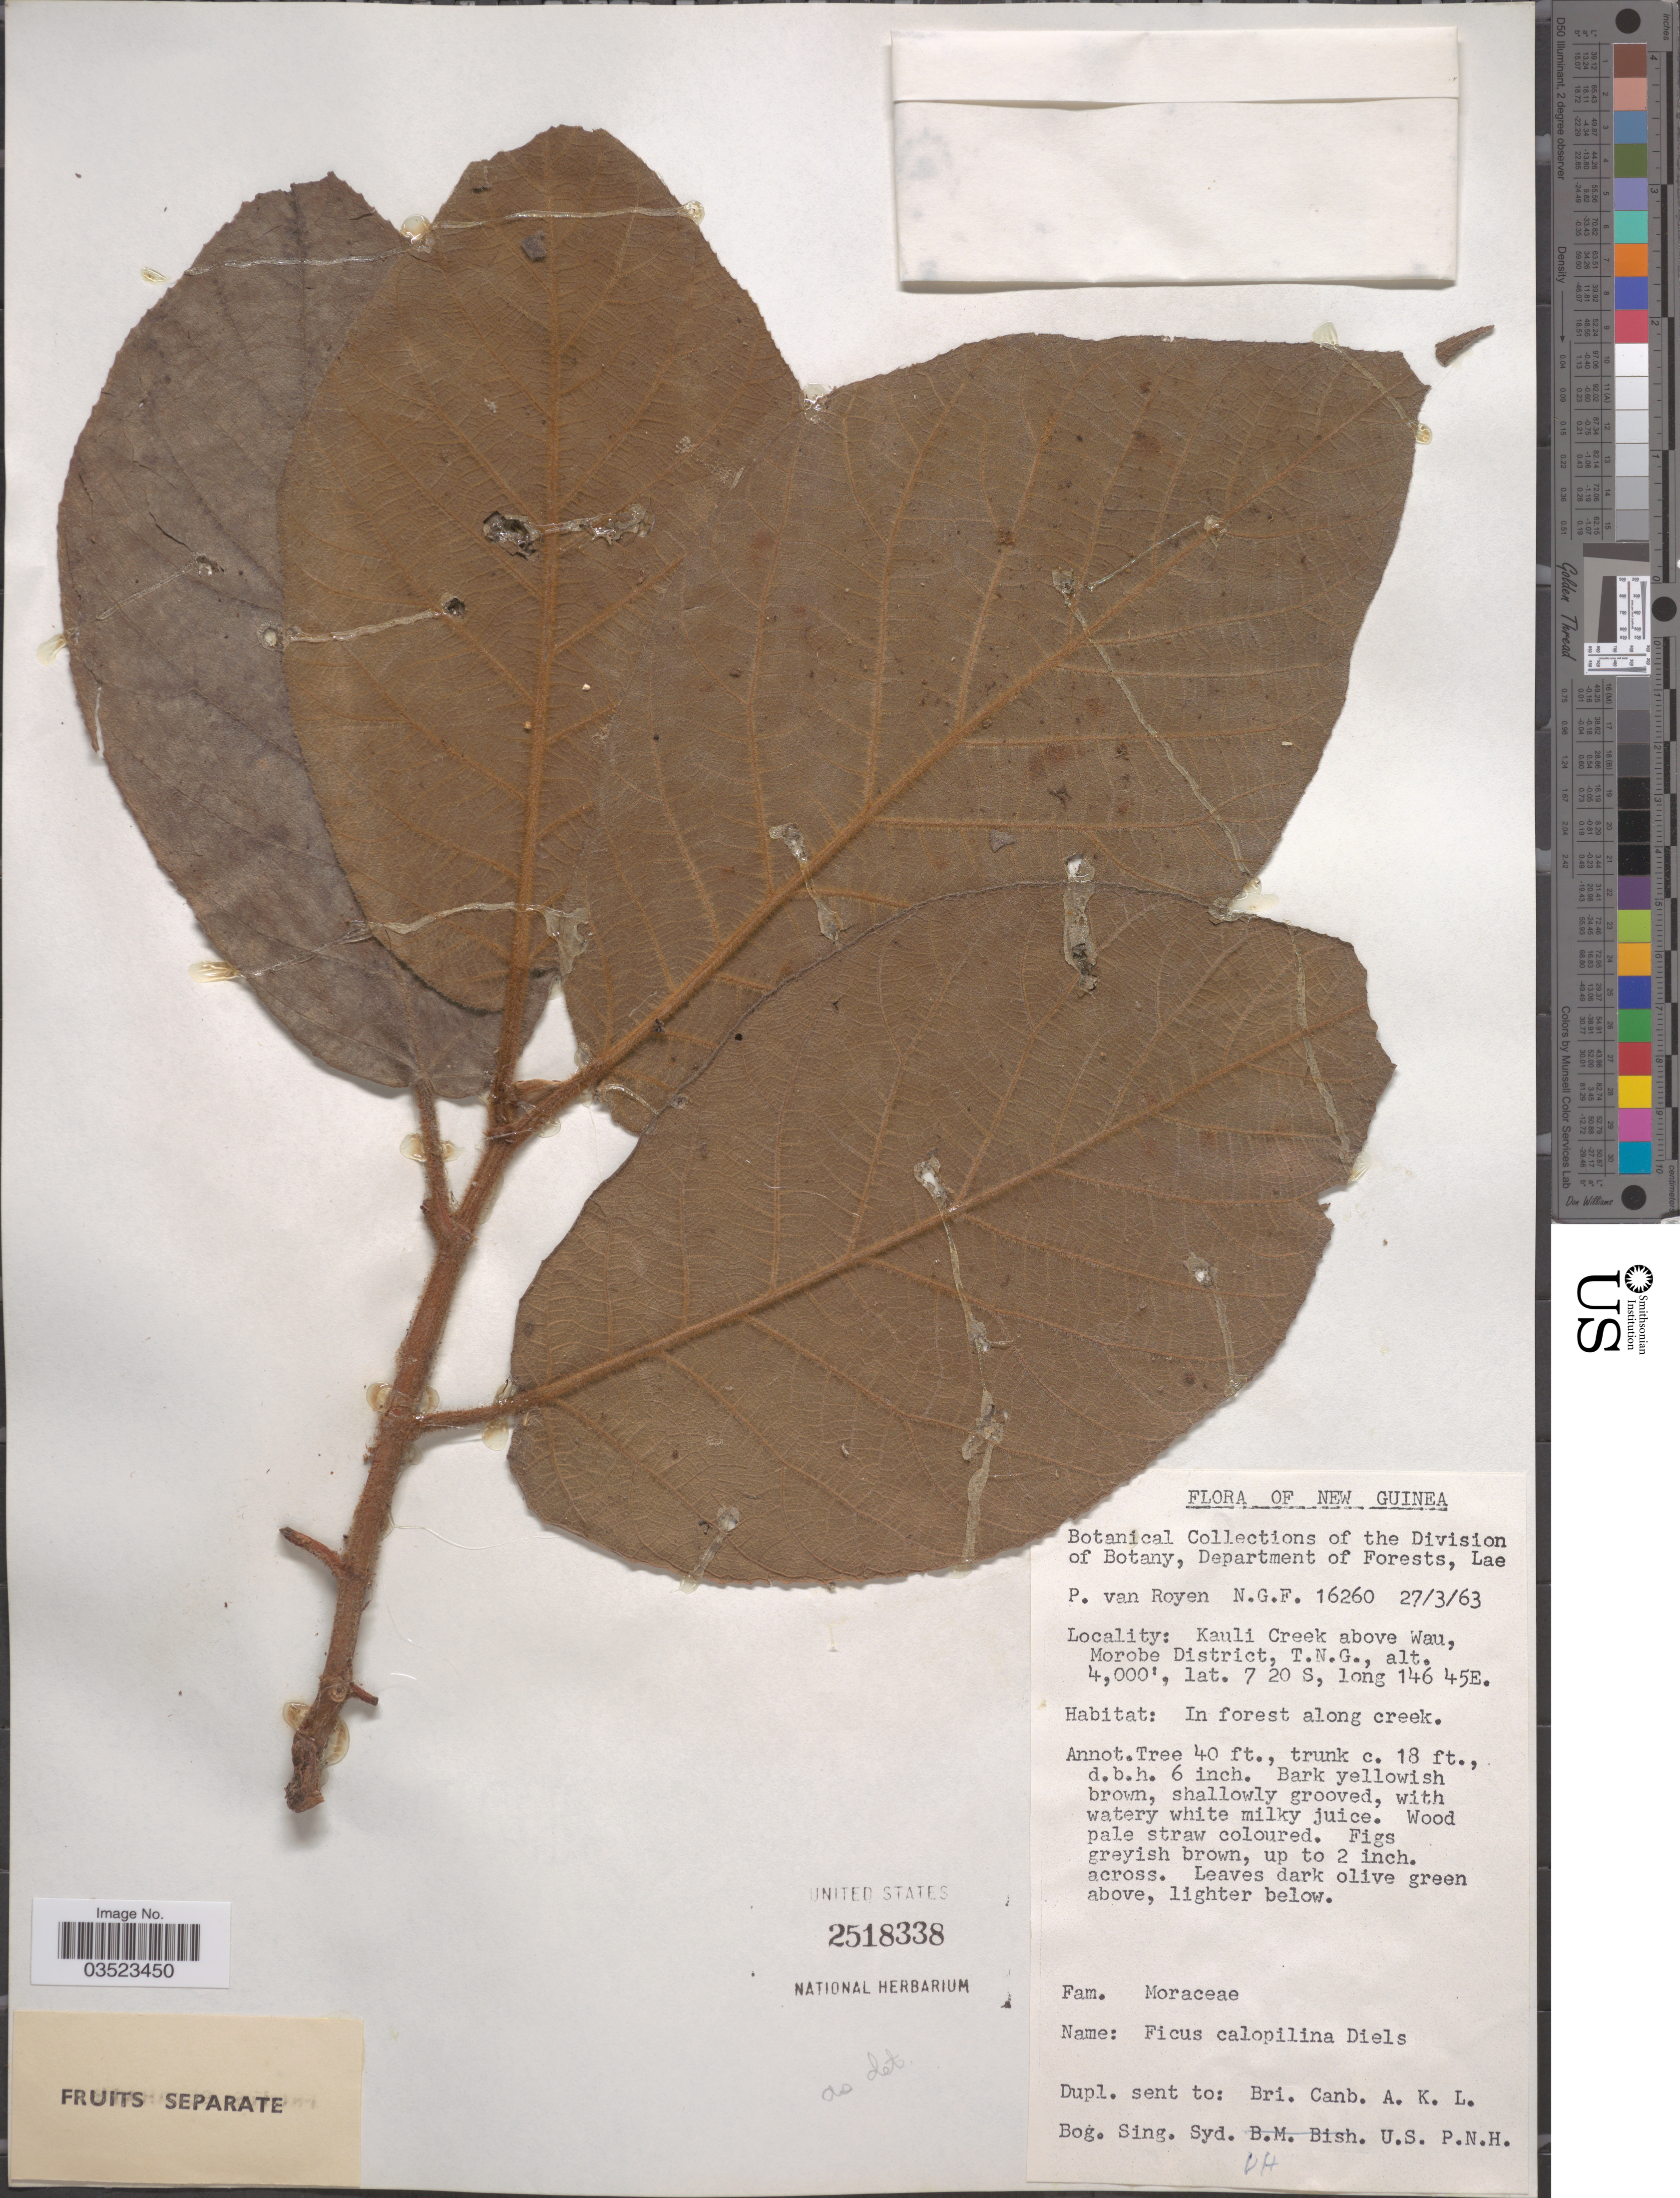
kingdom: Plantae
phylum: Tracheophyta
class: Magnoliopsida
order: Rosales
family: Moraceae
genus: Ficus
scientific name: Ficus calopilina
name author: Diels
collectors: P. van Royen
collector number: N.G.F.16260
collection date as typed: Transcribed d/m/y: 27/3/63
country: Papua New Guinea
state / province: Morobe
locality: New Guinea. Kauli Creek above Wau, Morobe District, T.N.G.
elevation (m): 1219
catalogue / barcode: US 2518338